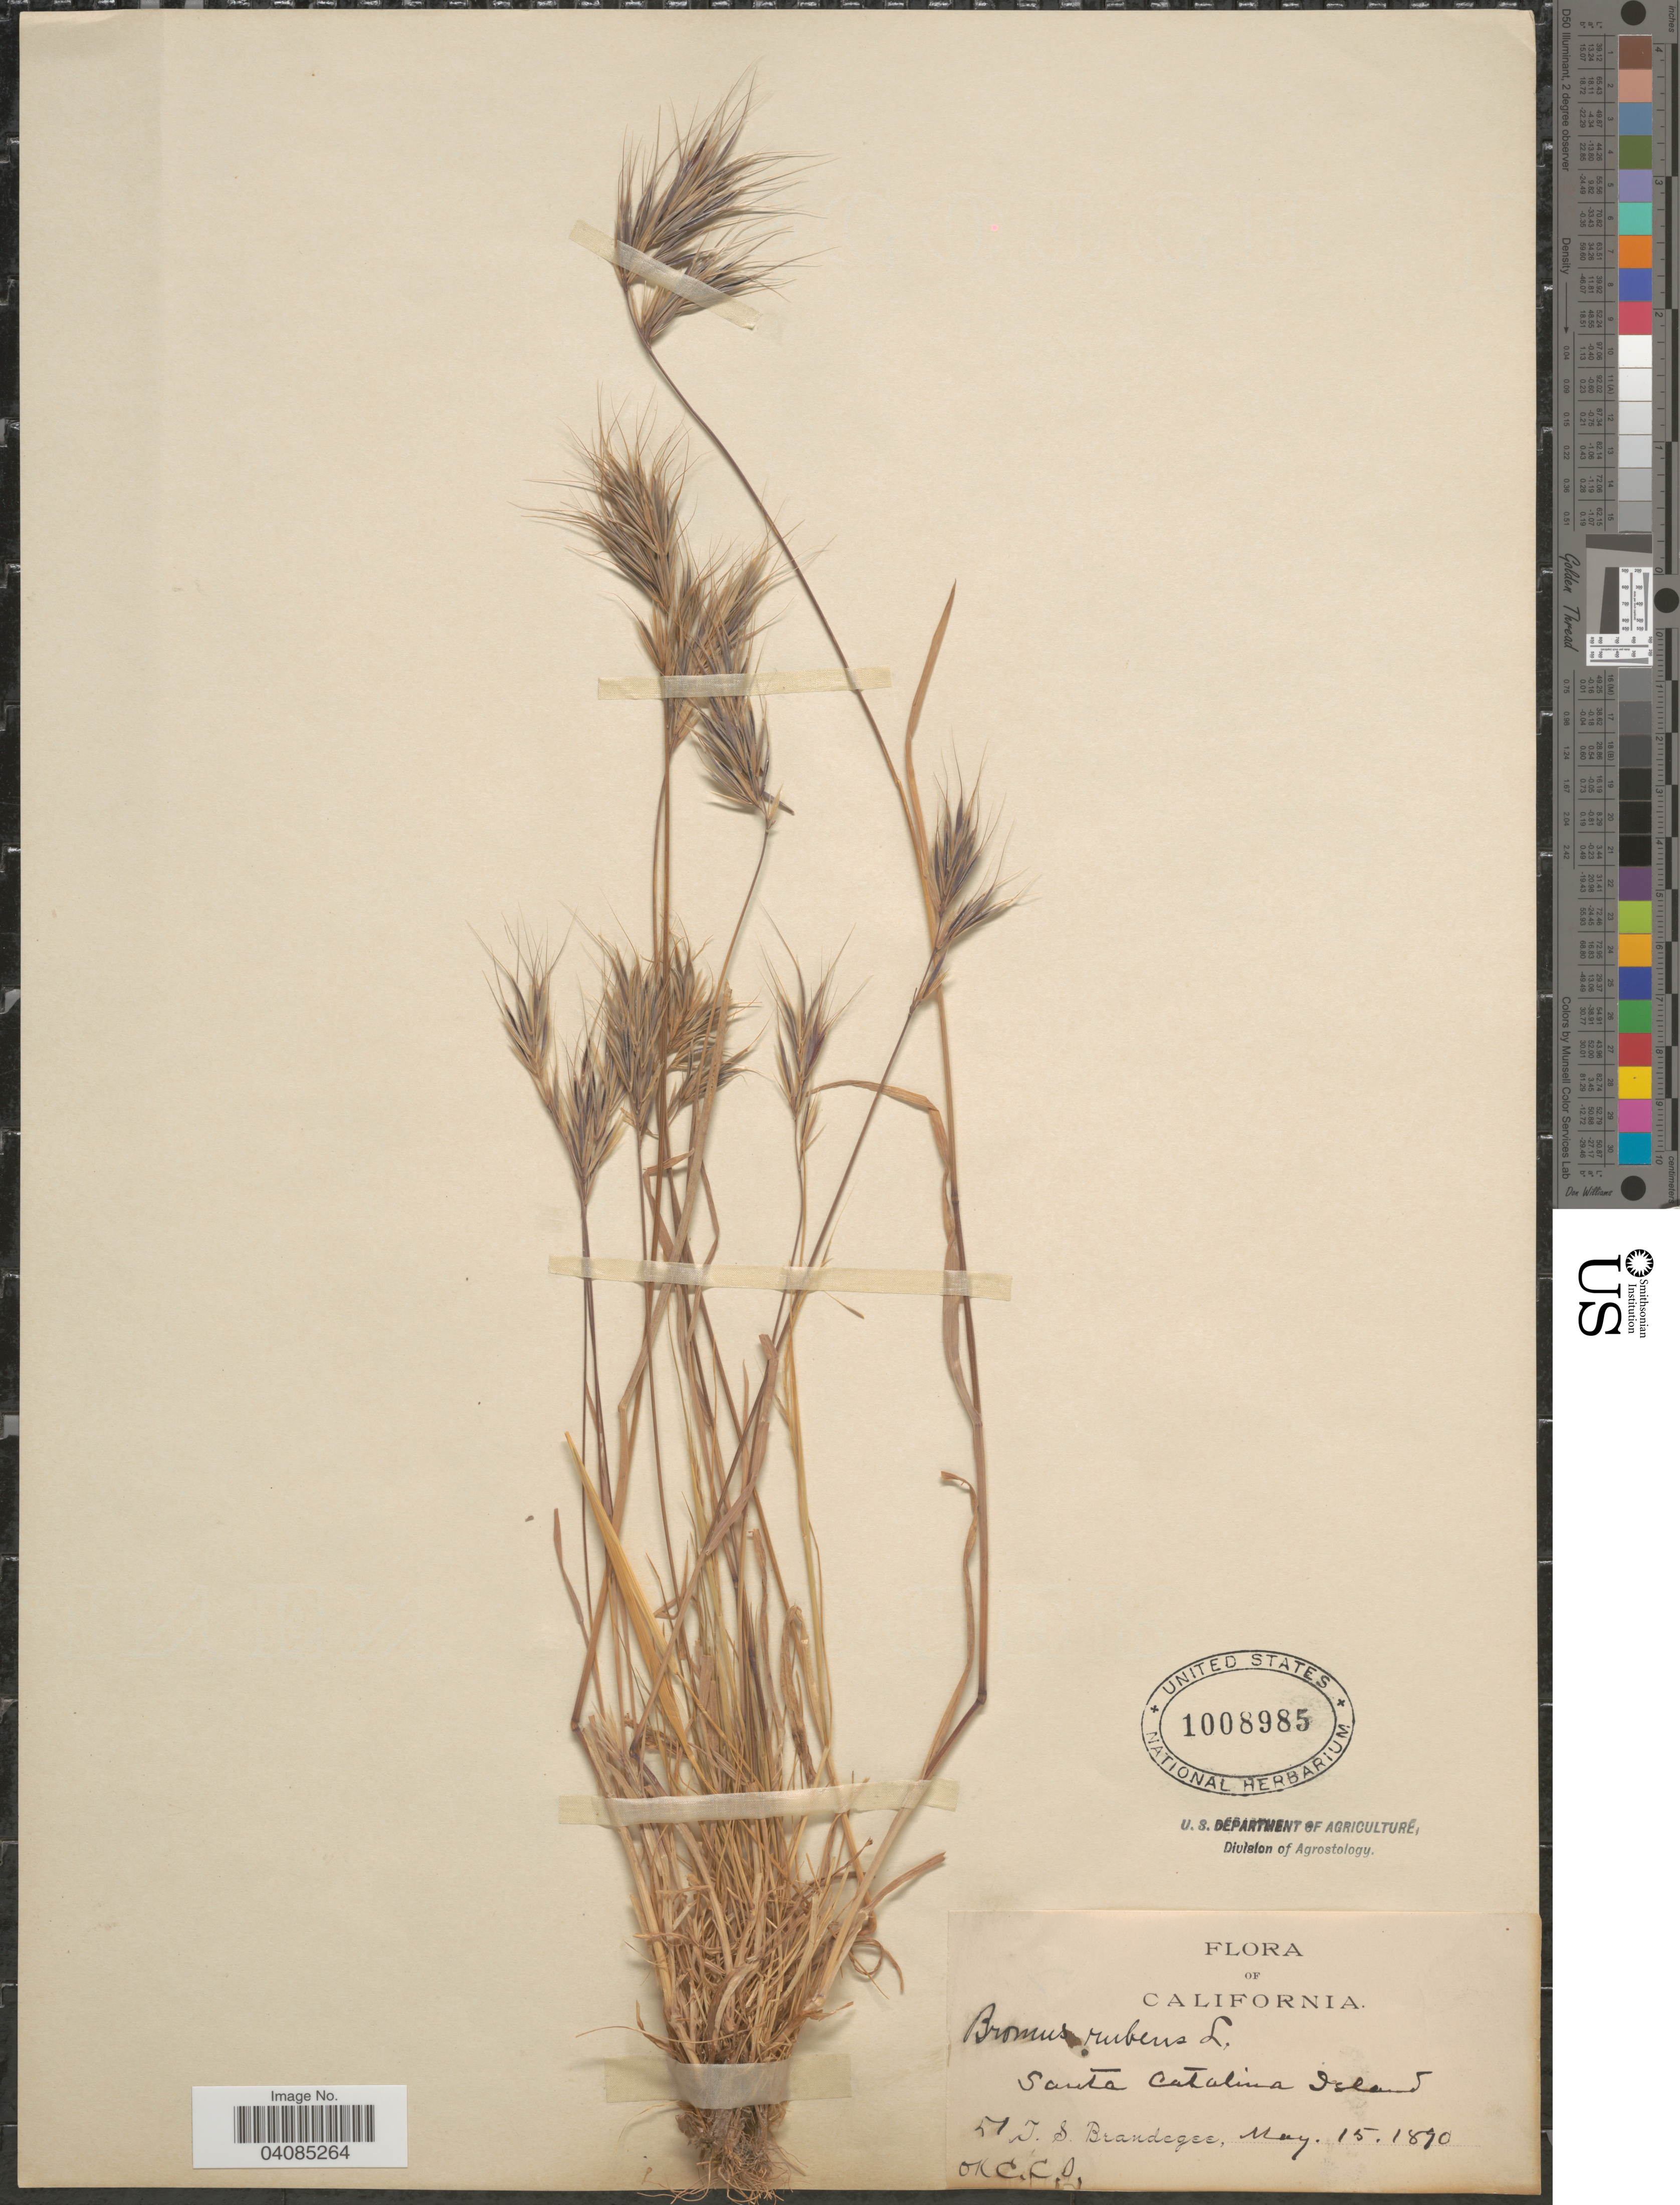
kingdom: Plantae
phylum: Tracheophyta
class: Liliopsida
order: Poales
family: Poaceae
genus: Bromus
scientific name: Bromus rubens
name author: L.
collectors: J. S. Brandegee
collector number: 51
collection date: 1890-05-15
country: United States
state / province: California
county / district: Los Angeles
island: Santa Catalina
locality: Santa Catalina Island.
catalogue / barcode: US 1008985